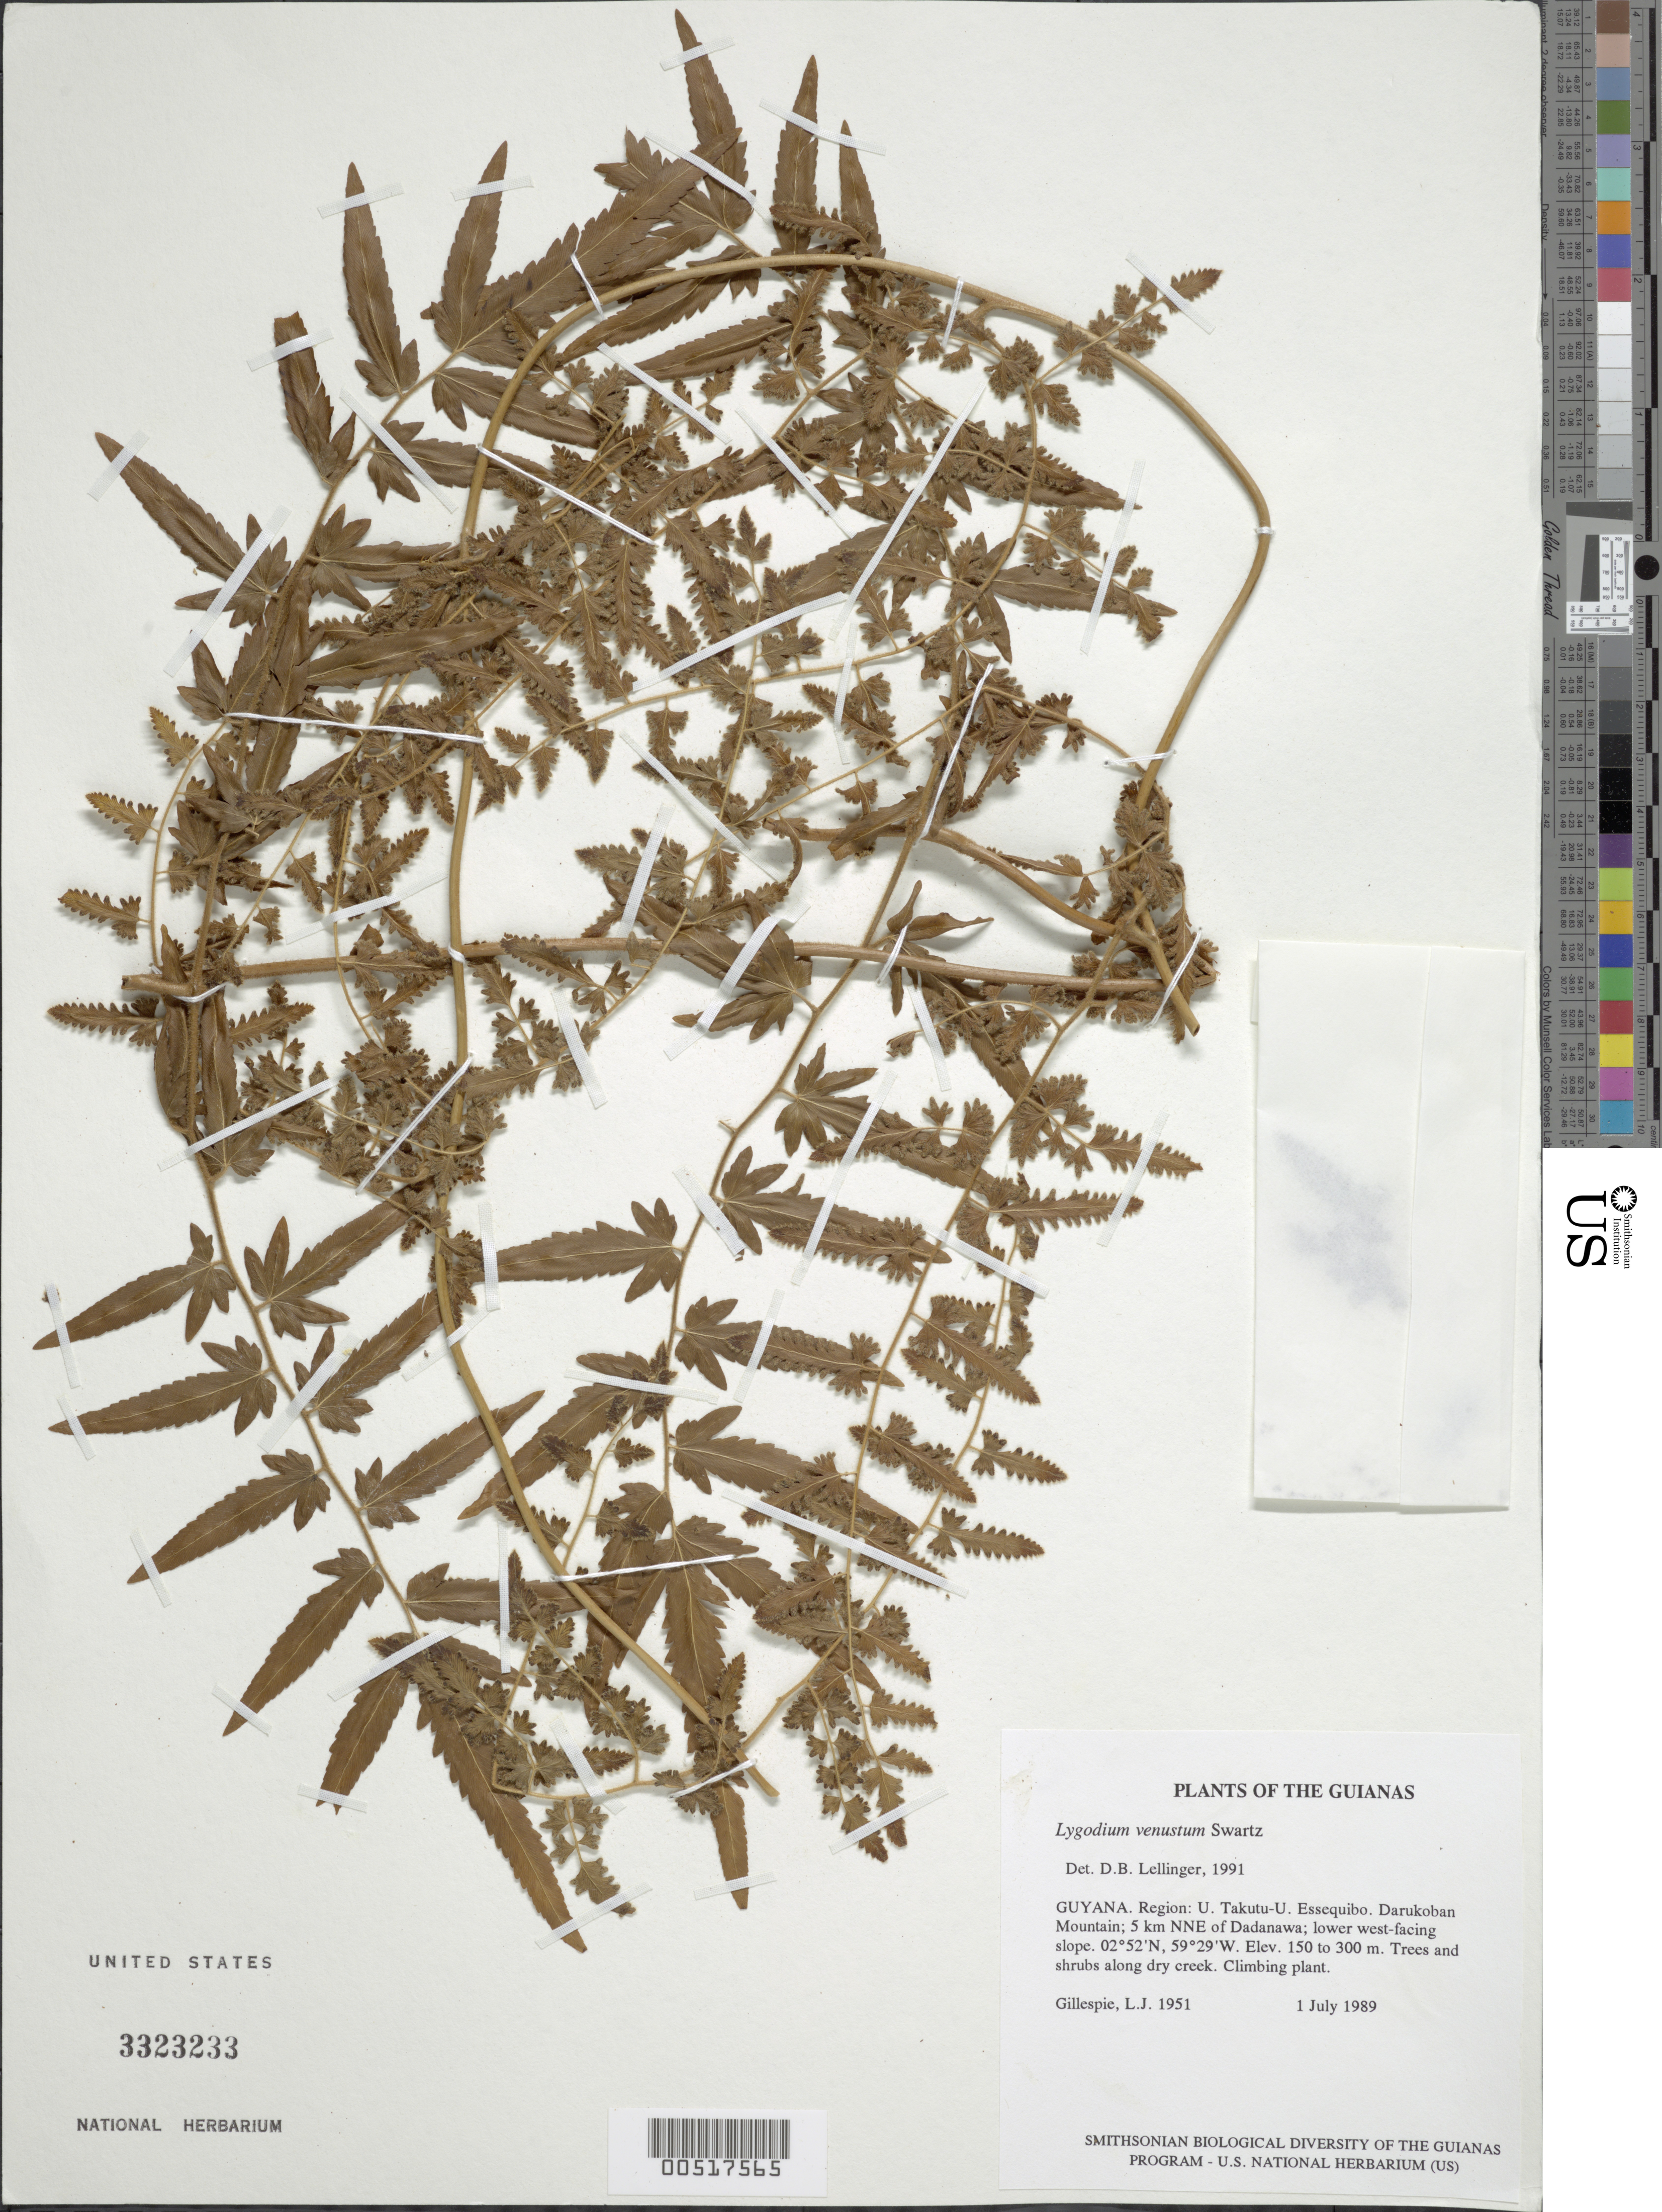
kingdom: Plantae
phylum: Tracheophyta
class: Polypodiopsida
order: Schizaeales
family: Lygodiaceae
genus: Lygodium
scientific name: Lygodium venustum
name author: Sw.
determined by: Lellinger, David B., (BOT), Smithsonian Institution - National Museum of Natural History (UNITED STATES)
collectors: L. J. Gillespie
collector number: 1951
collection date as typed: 1 July 1989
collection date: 1989-07-01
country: Guyana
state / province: U. Takutu-U. Essequibo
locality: Darukoban Mountain; 5 km NNE of Dadanawa; lower west-facing slope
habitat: Trees and shrubs along dry creek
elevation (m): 150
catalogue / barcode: US 3323233